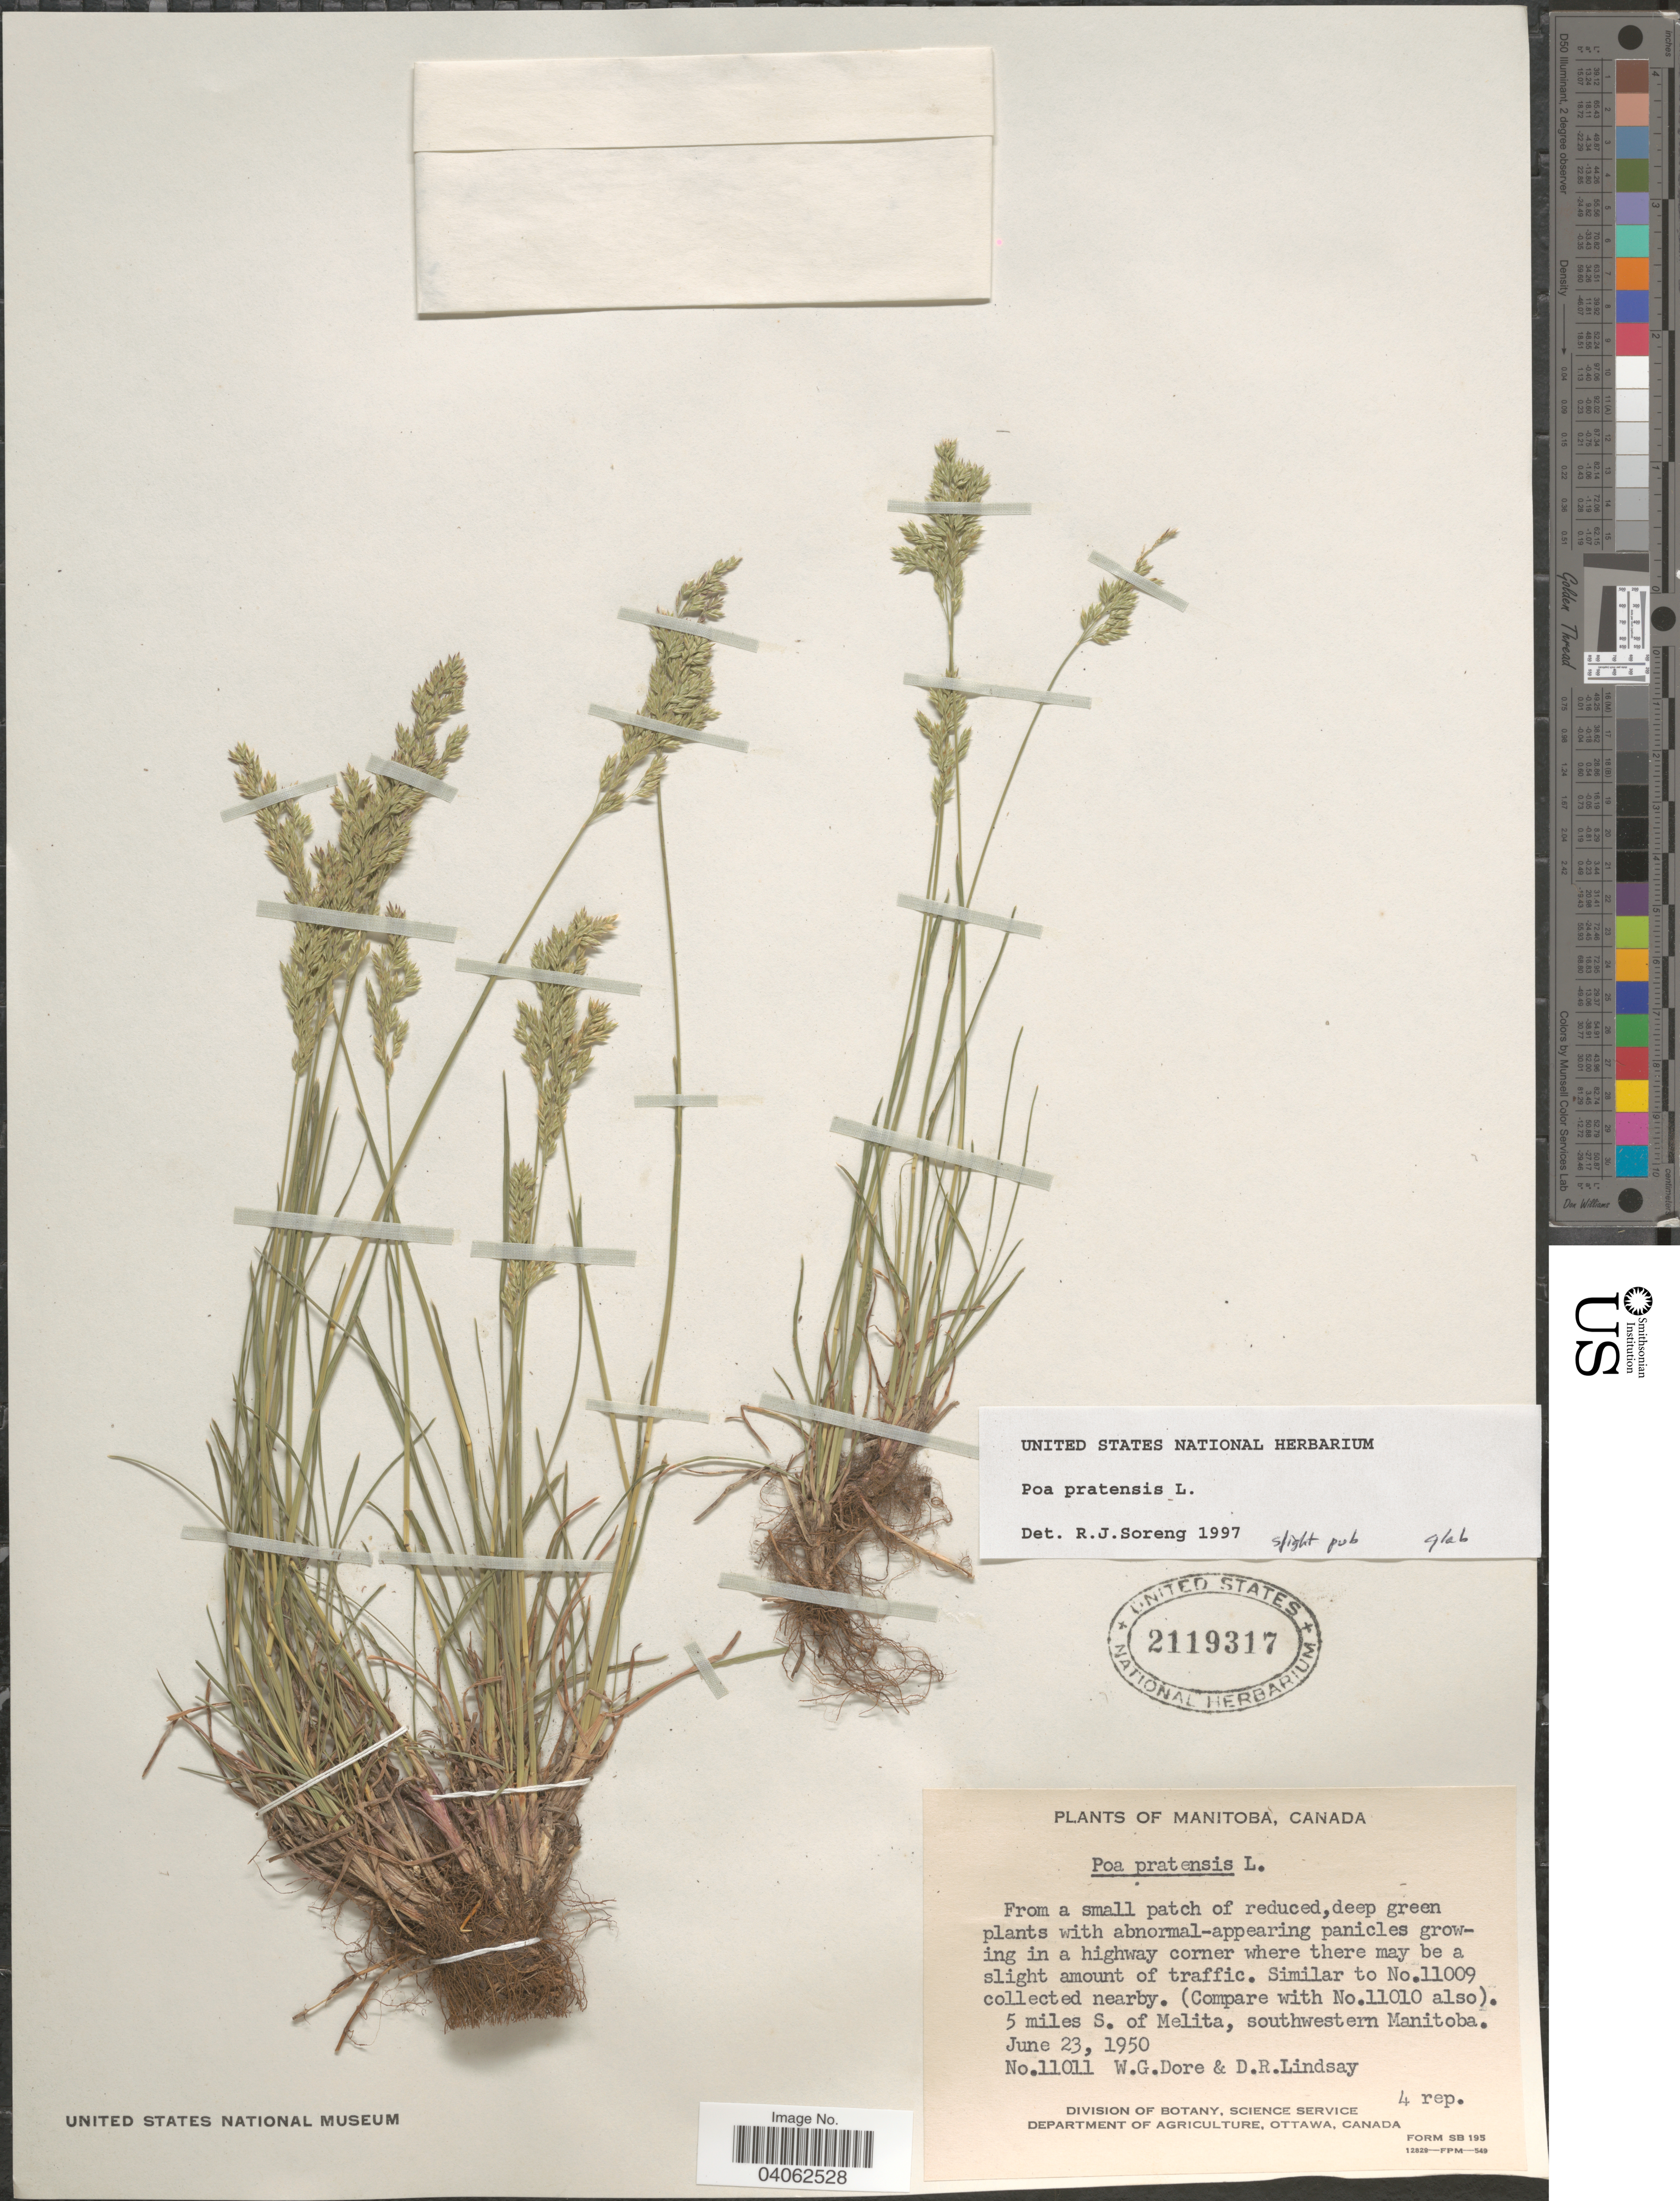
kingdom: Plantae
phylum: Tracheophyta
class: Liliopsida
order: Poales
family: Poaceae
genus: Poa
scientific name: Poa pratensis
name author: L.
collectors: W. Dore & D. Lindsay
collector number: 11011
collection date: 1950-06-23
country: Canada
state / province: Manitoba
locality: In a highway corner where there may be a slight amount of traffic. 5 miles S. of Melita, southwestern Manitoba.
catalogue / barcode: US 2119317